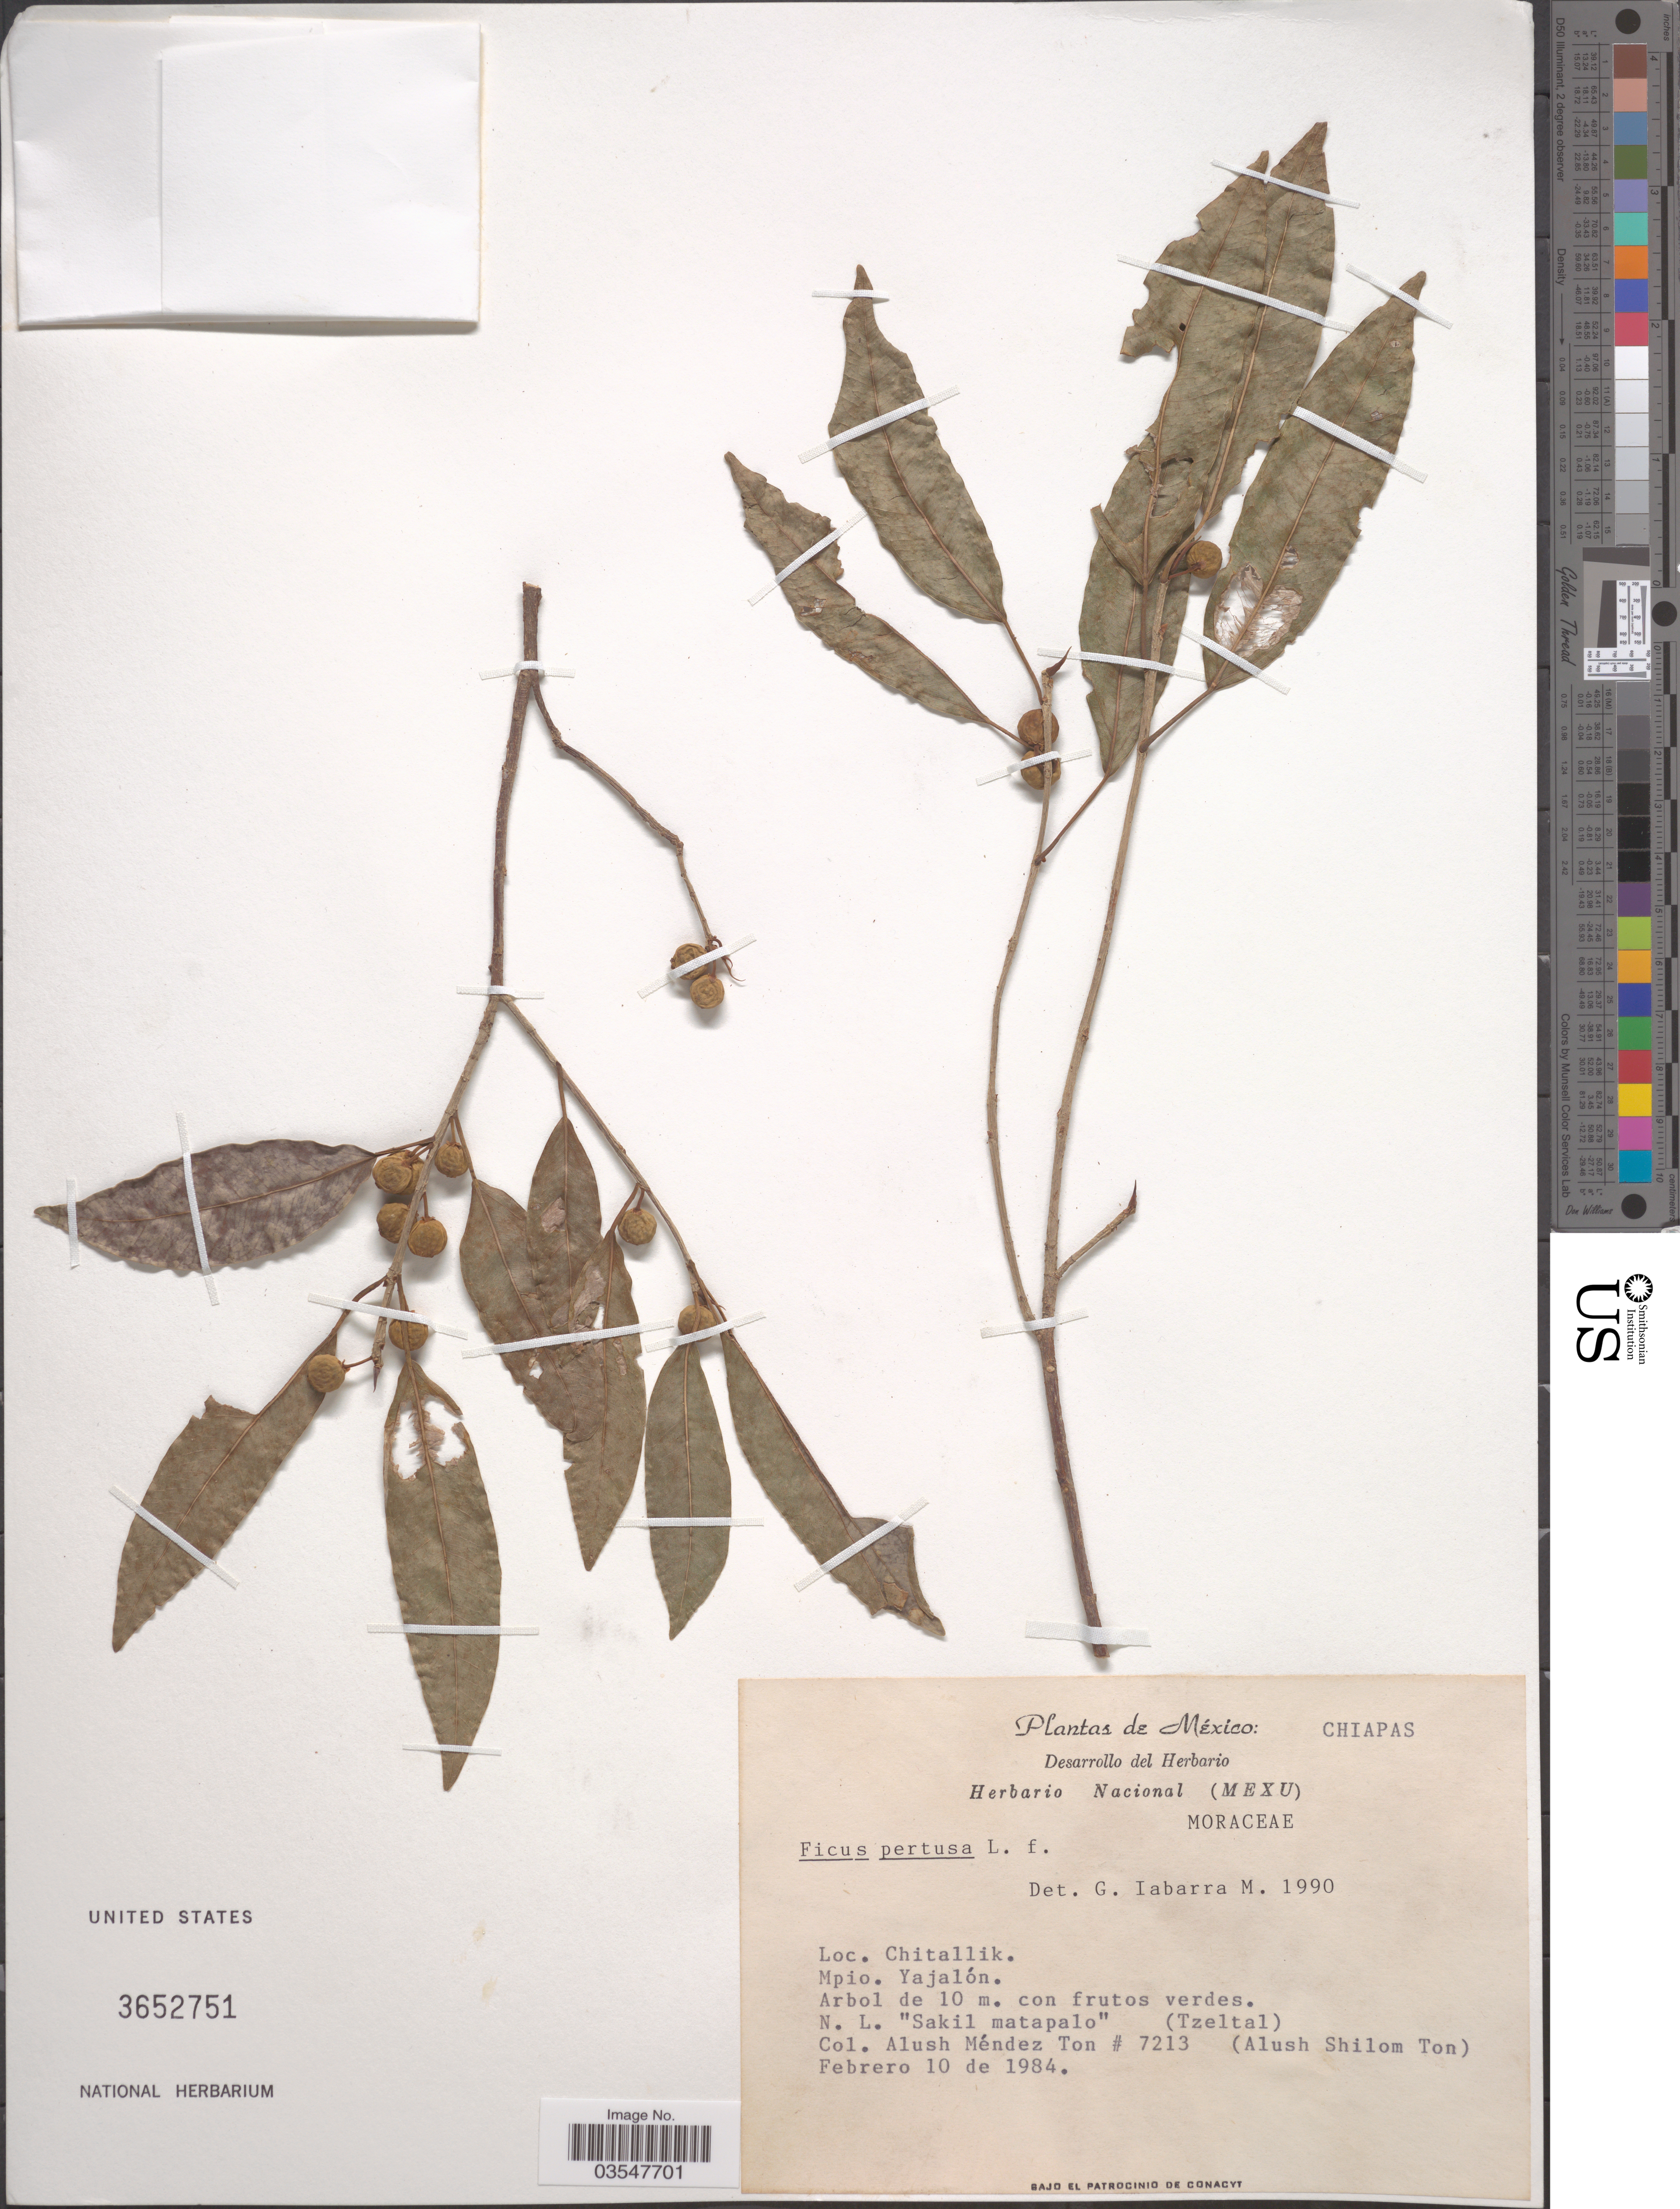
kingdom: Plantae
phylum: Tracheophyta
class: Magnoliopsida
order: Rosales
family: Moraceae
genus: Ficus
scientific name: Ficus padifolia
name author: Kunth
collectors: A. Méndez Ton & A. M. Ton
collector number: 7213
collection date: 1984-02-10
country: Mexico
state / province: Chiapas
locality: Chitallik. Mpio. Yajalón.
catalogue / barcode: US 3652751